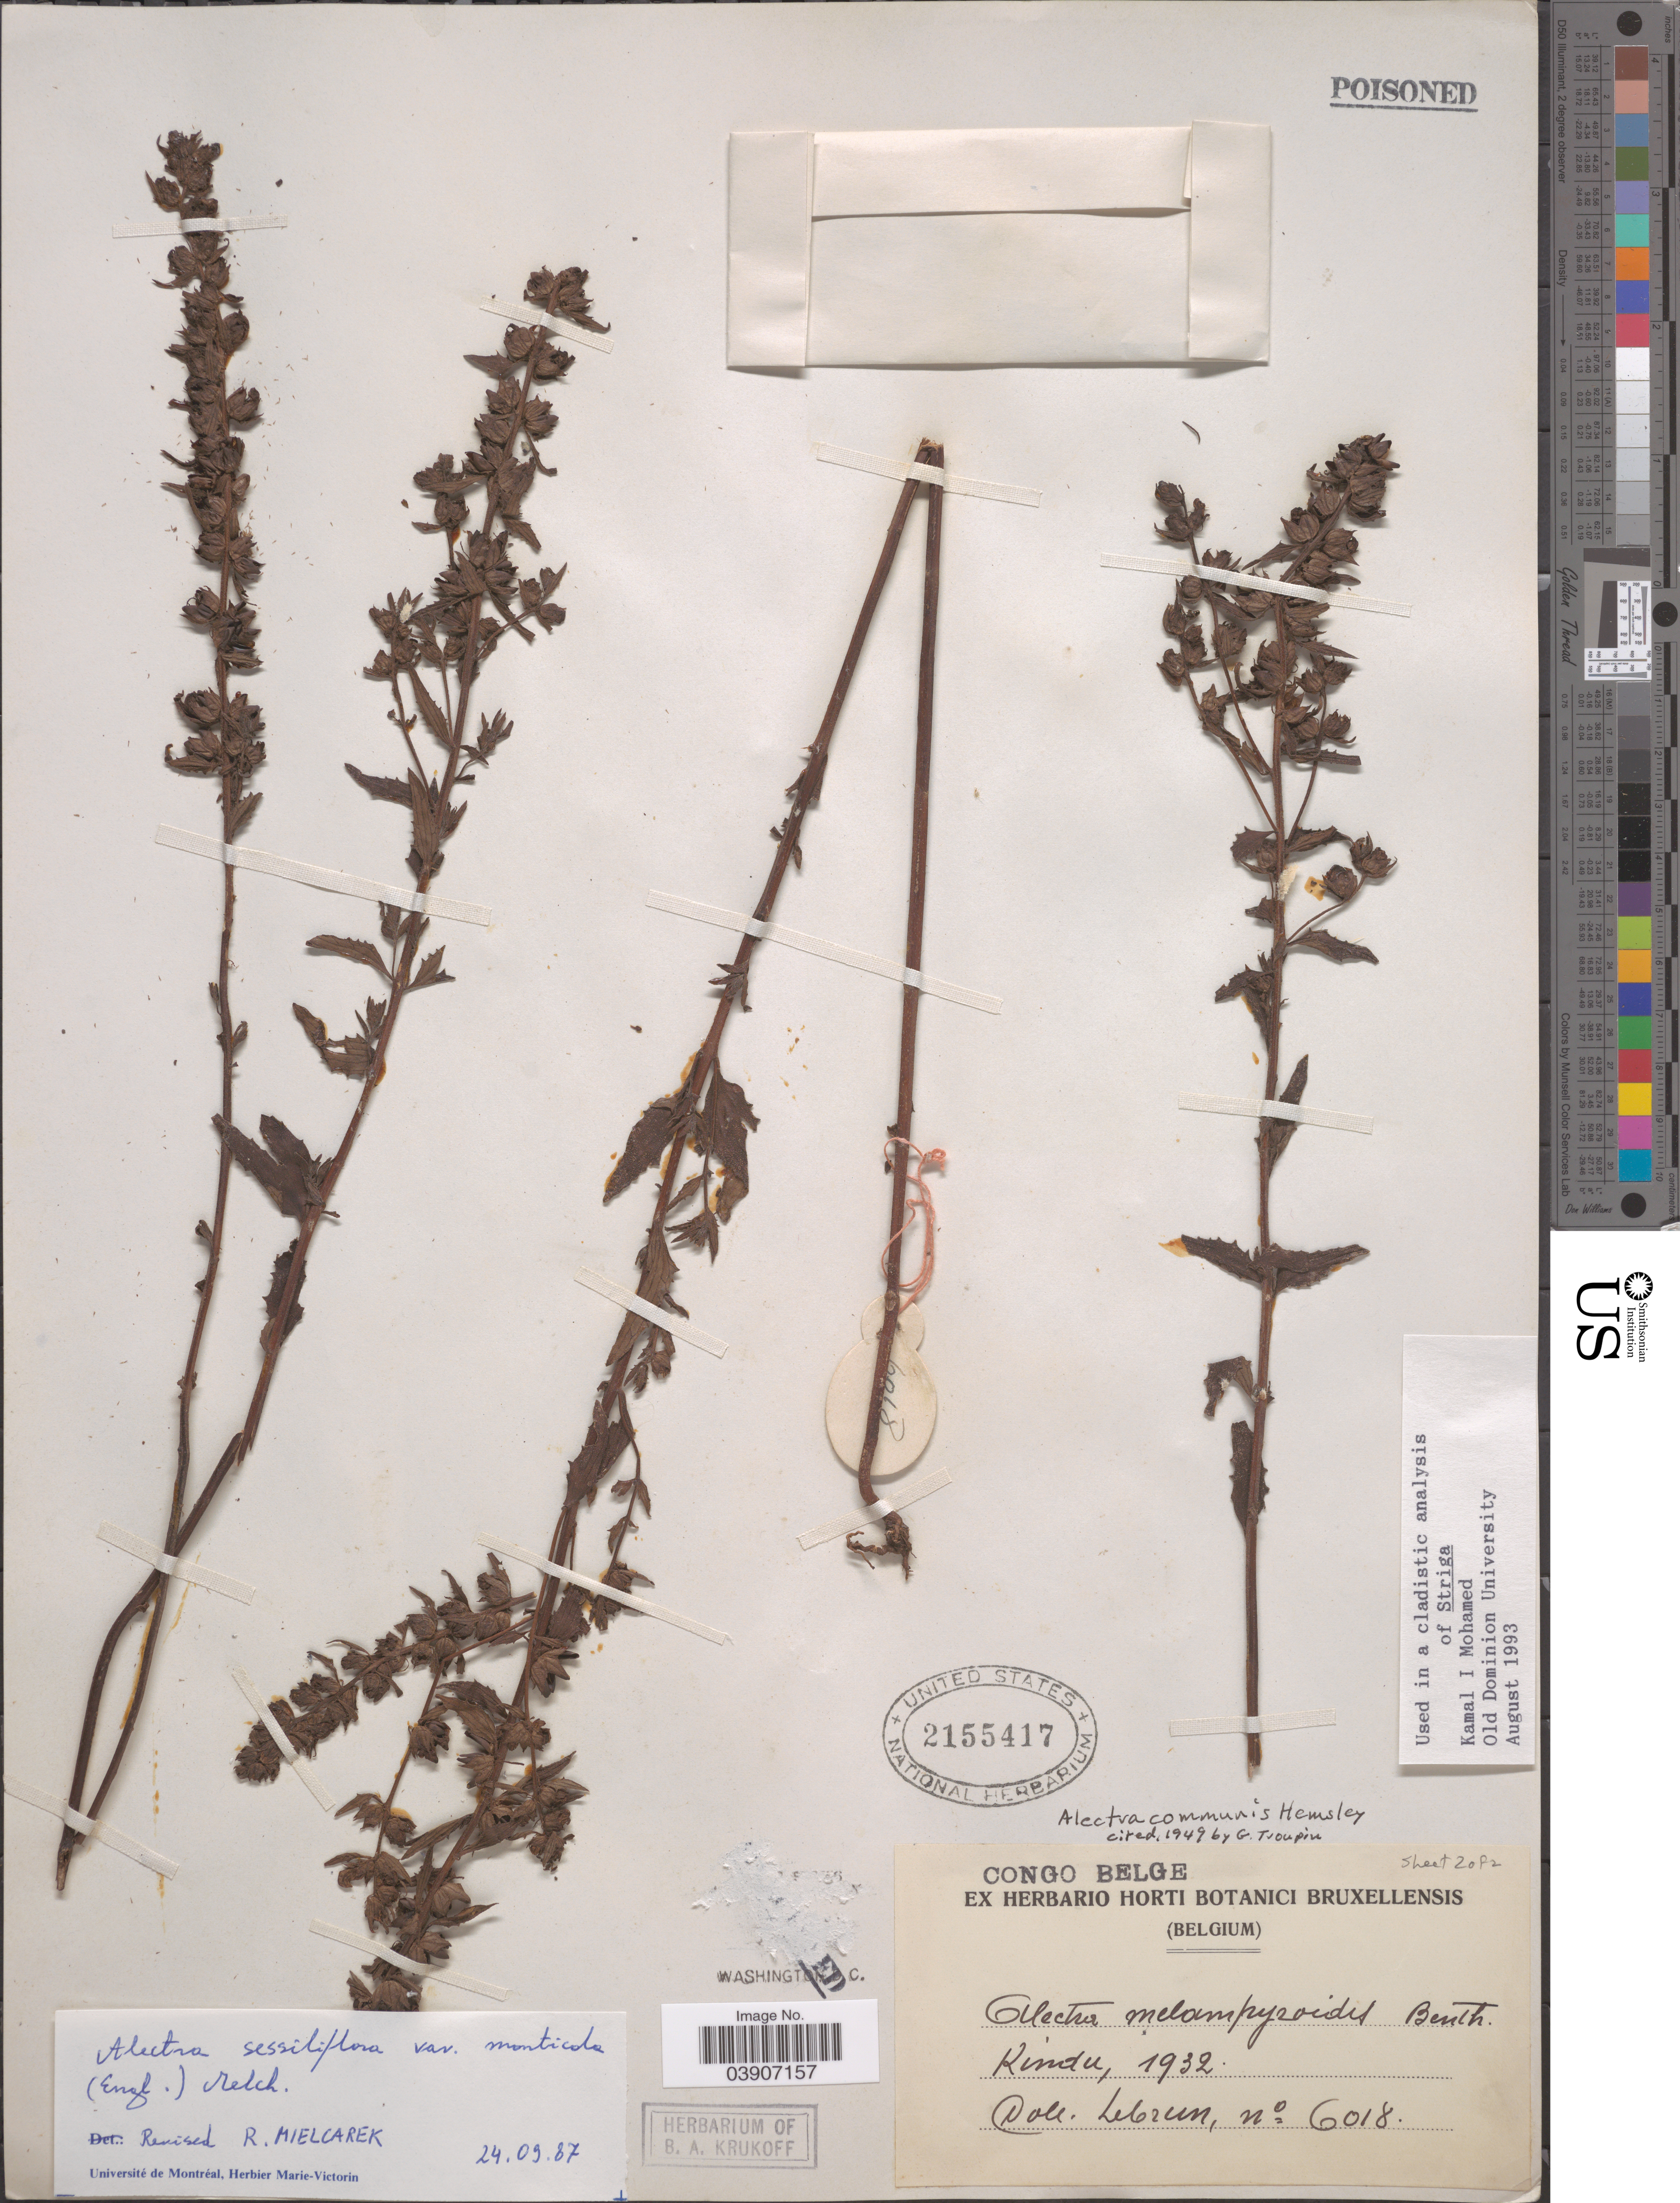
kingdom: Plantae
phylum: Tracheophyta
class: Magnoliopsida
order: Lamiales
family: Orobanchaceae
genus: Alectra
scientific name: Alectra sessiliflora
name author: (Vahl) Kuntze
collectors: J.A. Lebrun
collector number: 6018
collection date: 1932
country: Congo, Democratic Republic of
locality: Congo Belge. Kindu.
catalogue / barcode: US 2155417